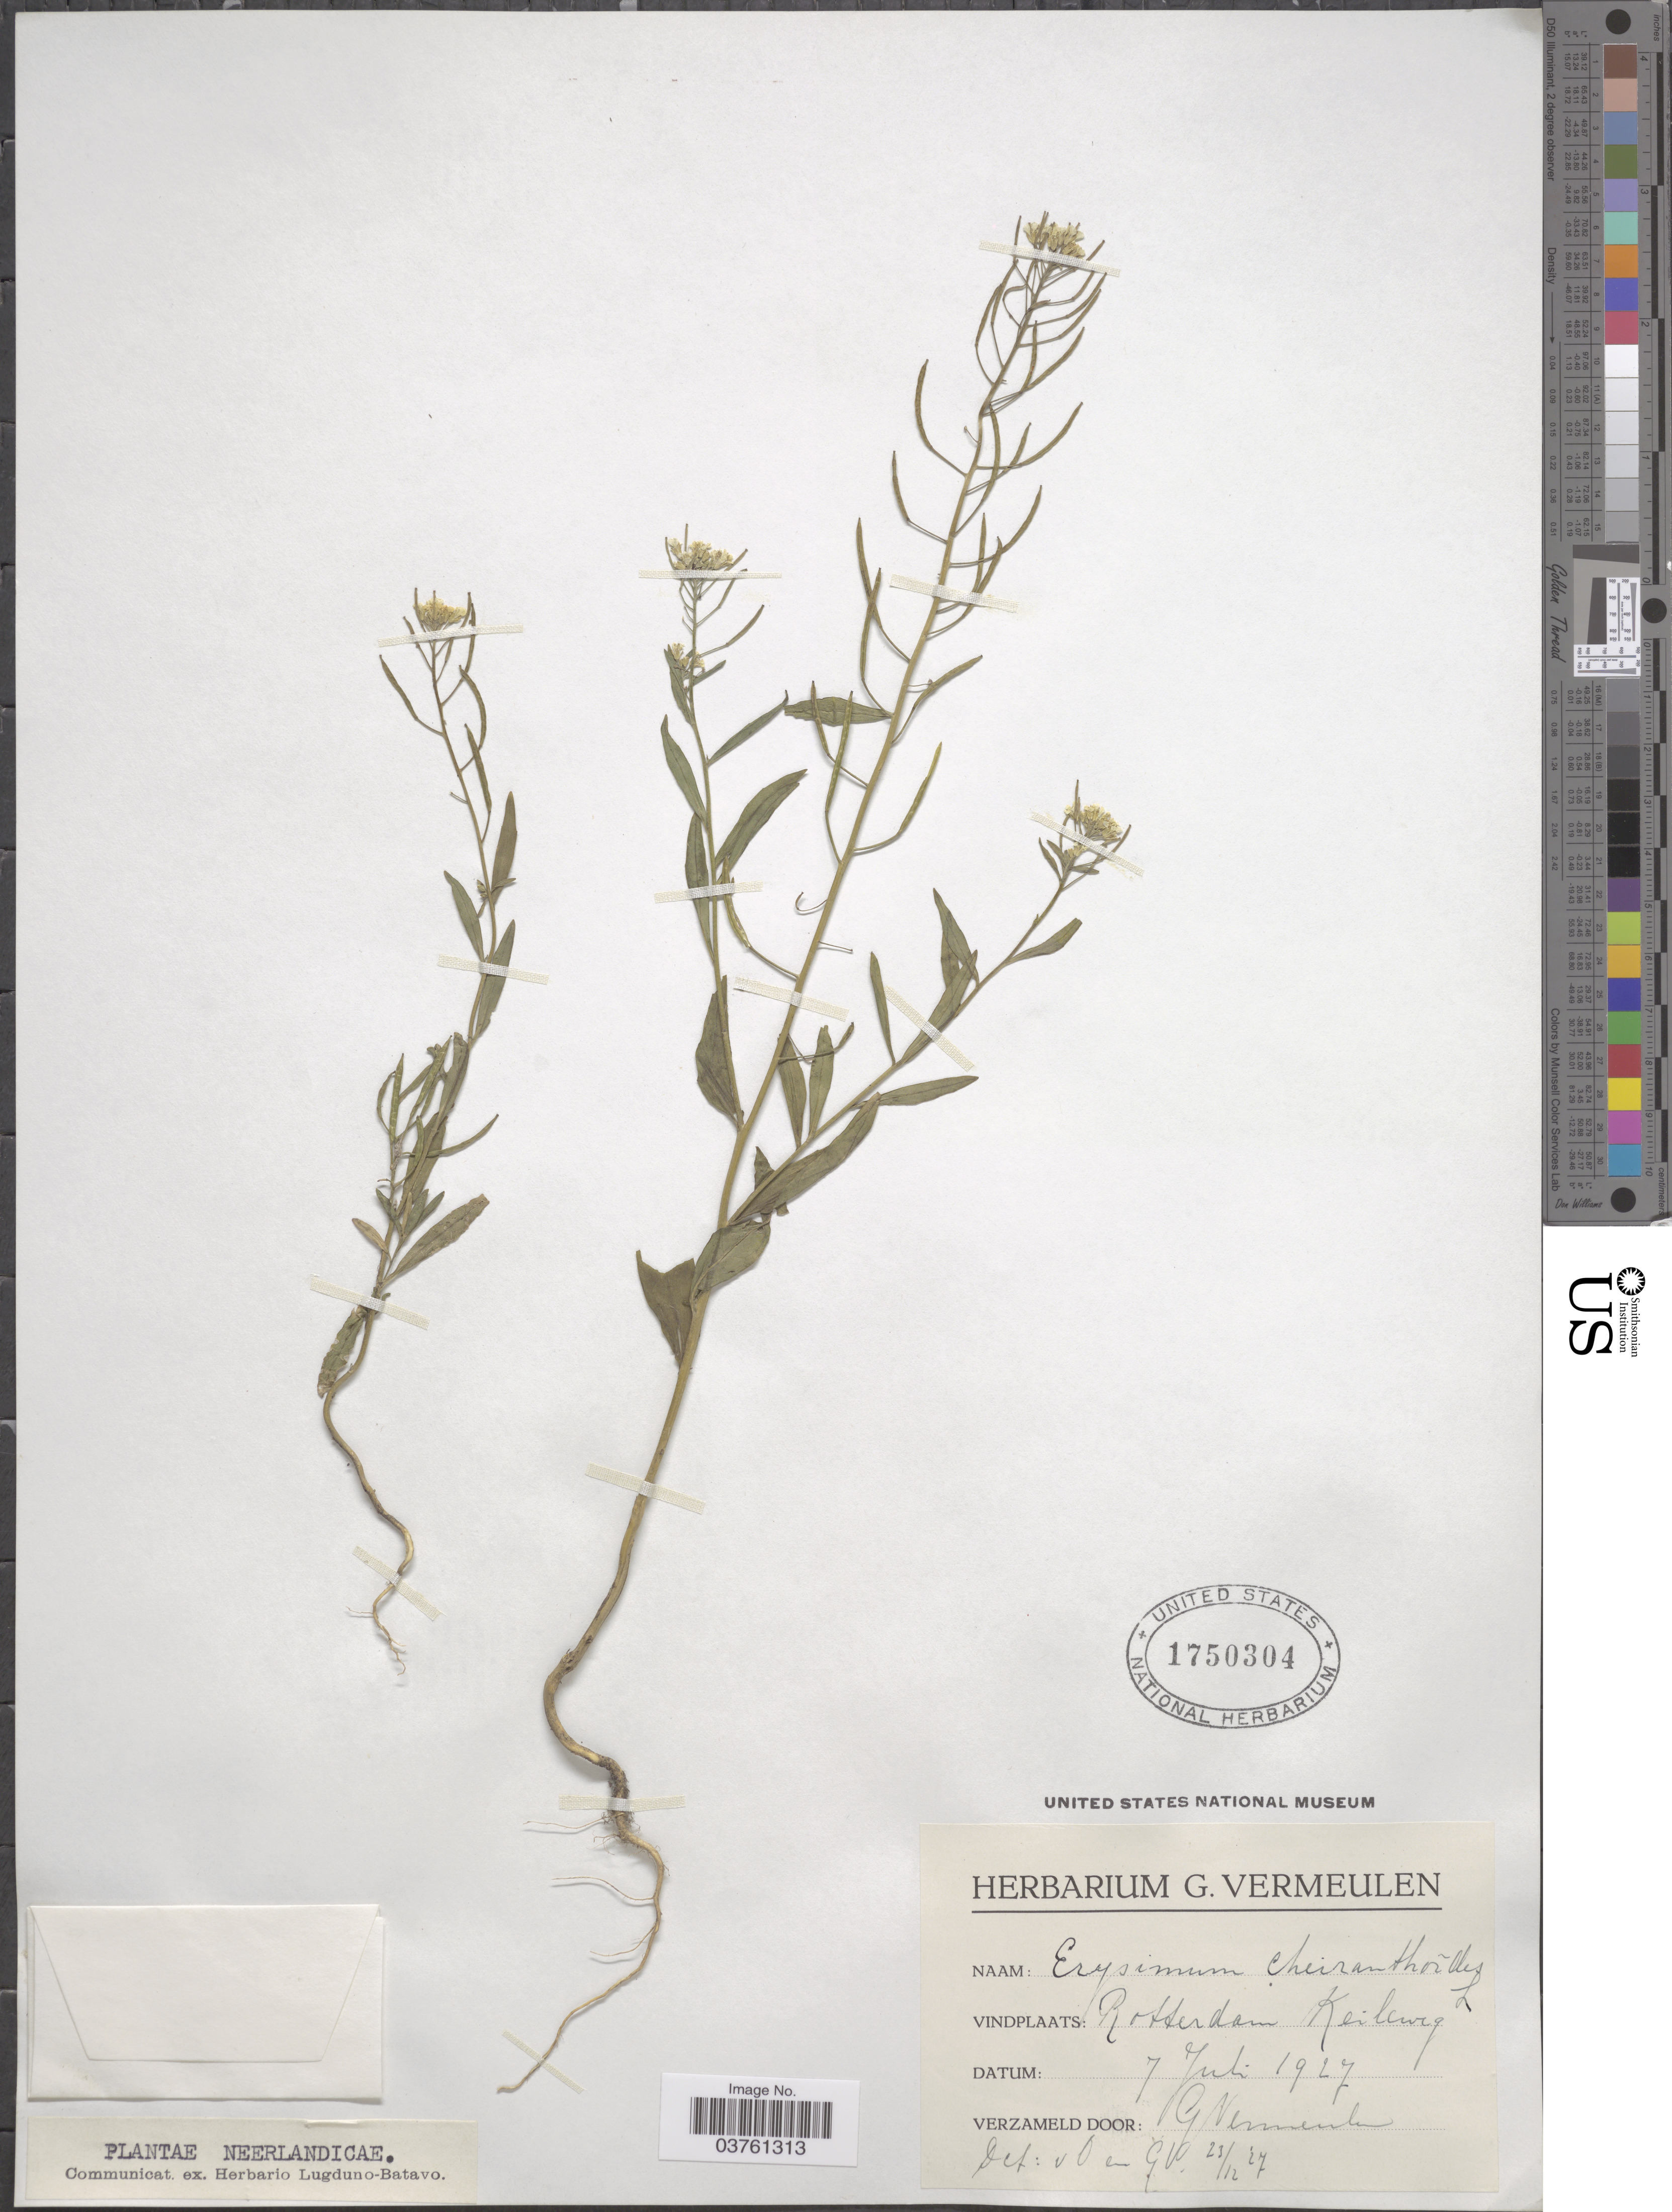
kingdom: Plantae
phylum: Tracheophyta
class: Magnoliopsida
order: Brassicales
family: Brassicaceae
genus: Erysimum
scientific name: Erysimum cheiranthoides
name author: L.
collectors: G. Vermeulen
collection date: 1927-07-07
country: Netherlands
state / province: Zuid Holland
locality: Neerlandicae. Rotterdam Keileweg.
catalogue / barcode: US 1750304